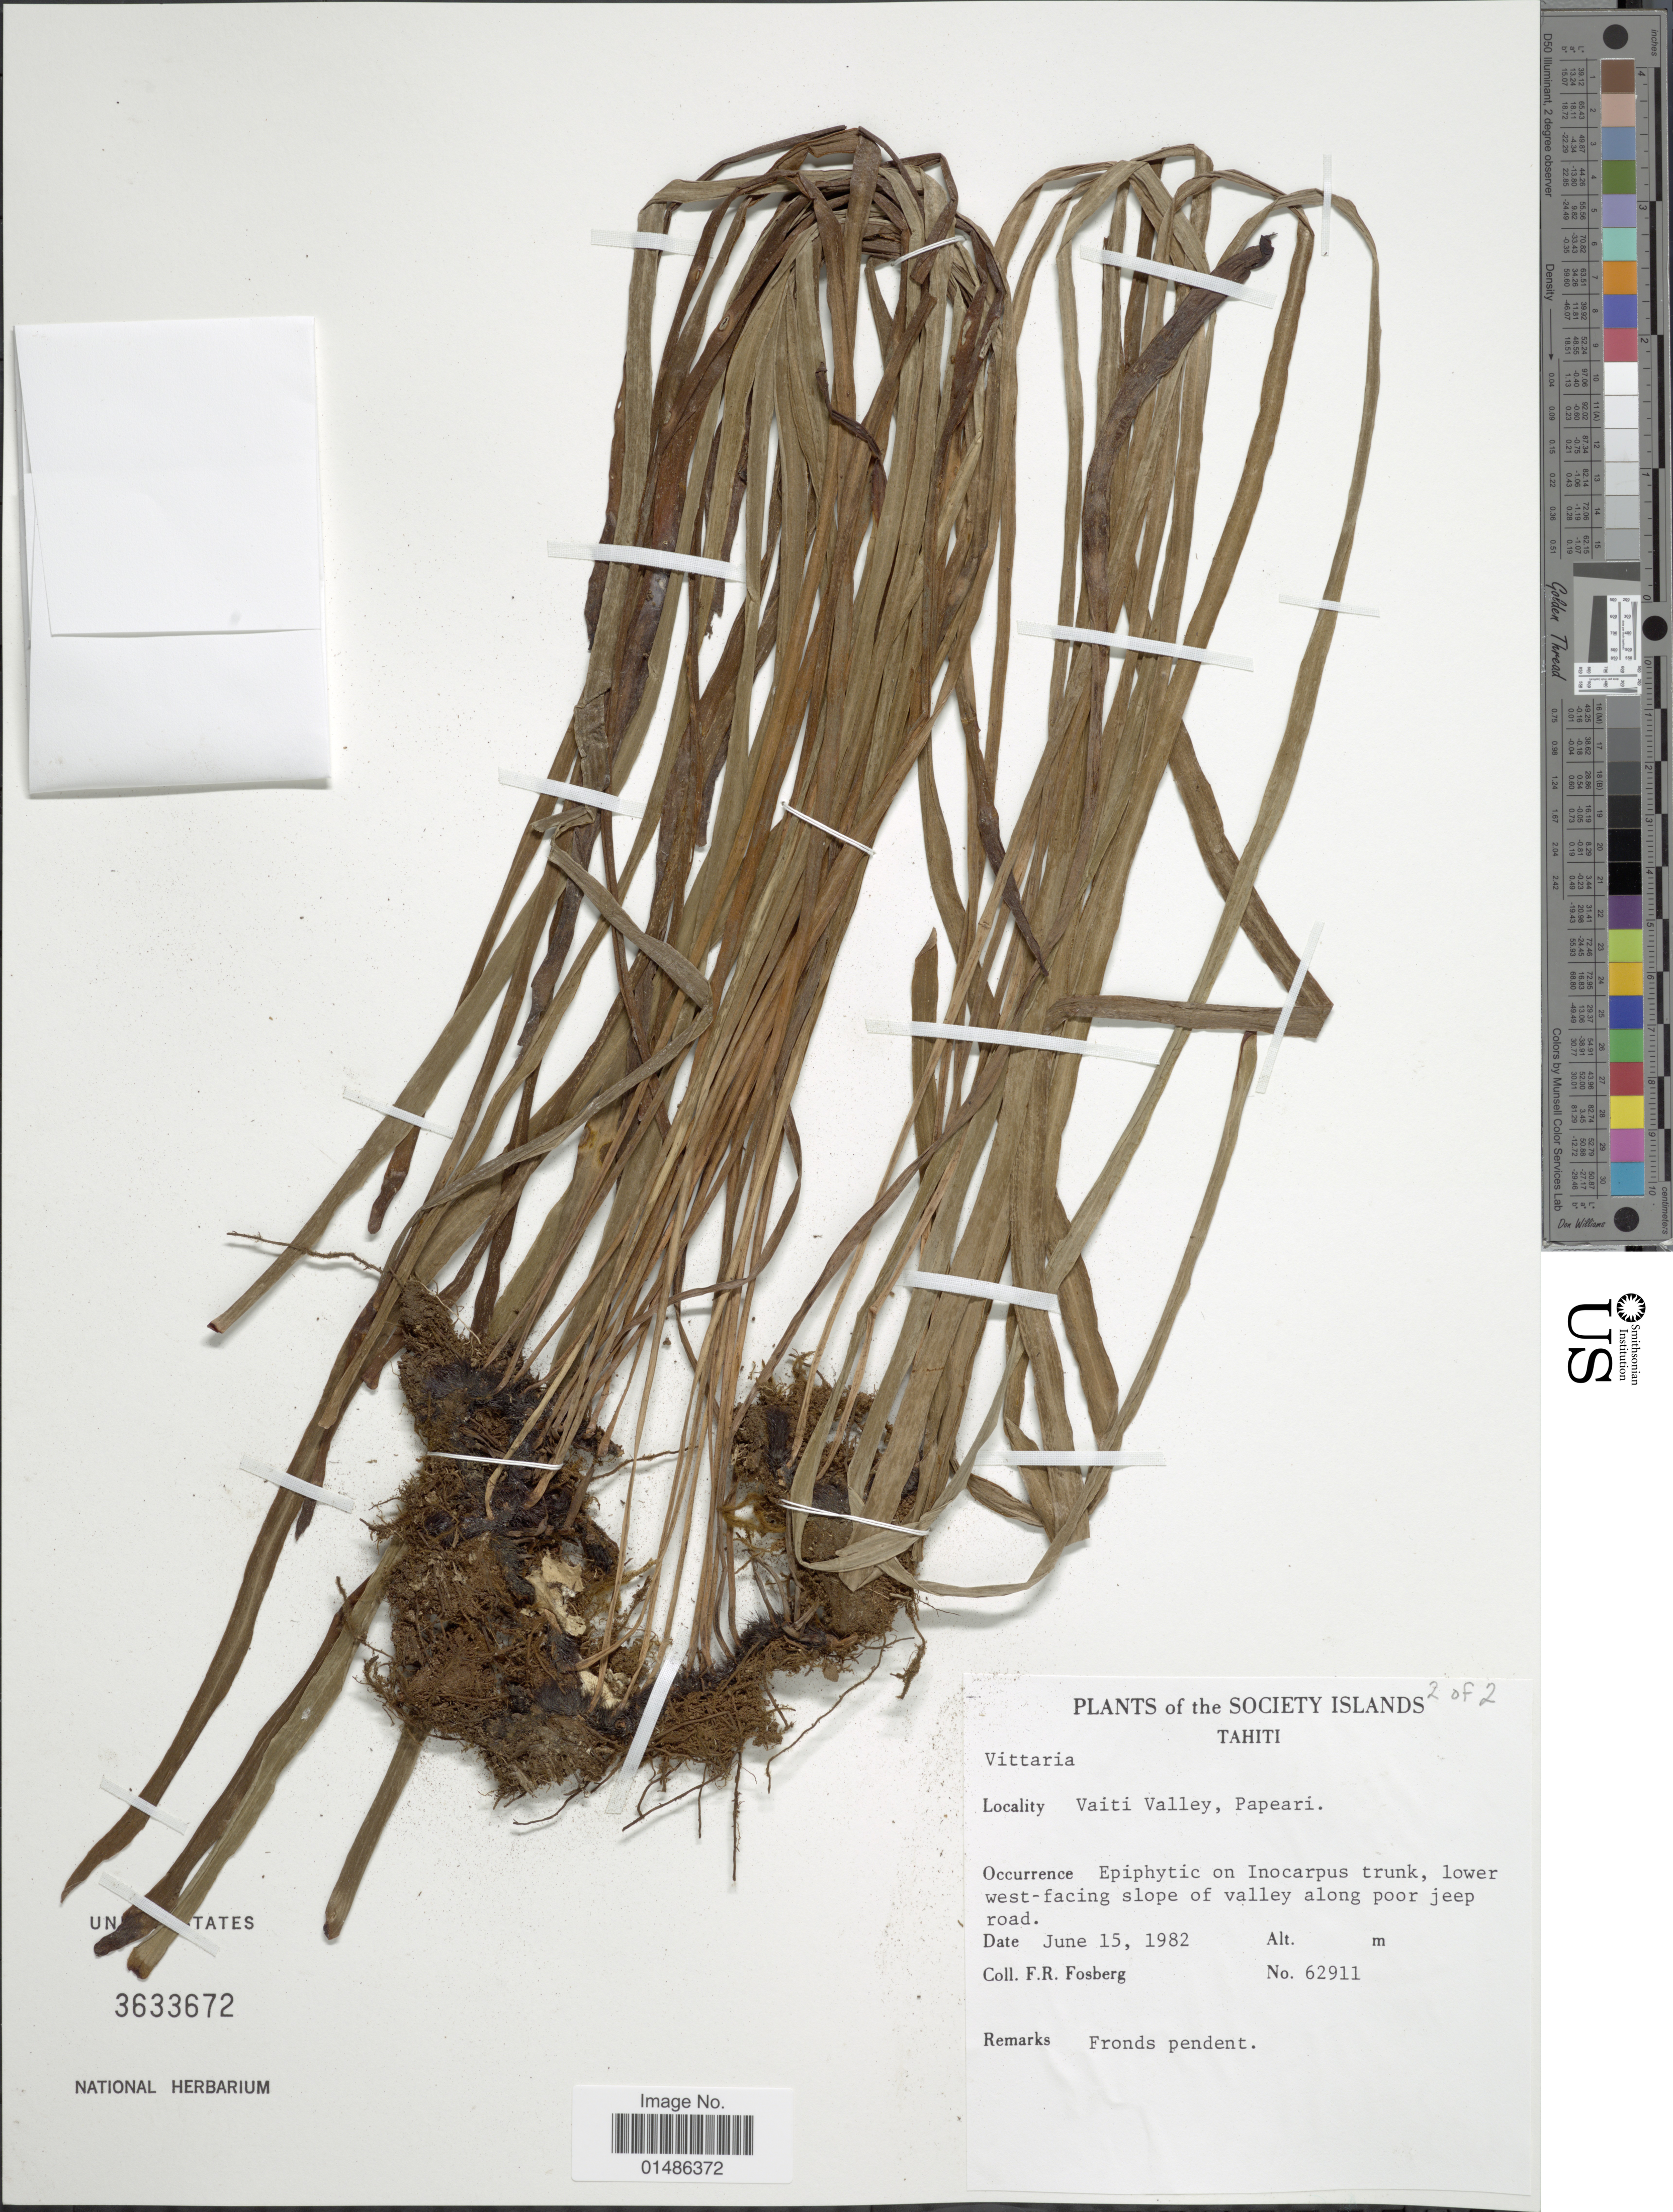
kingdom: Plantae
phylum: Tracheophyta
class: Polypodiopsida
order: Polypodiales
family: Pteridaceae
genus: Haplopteris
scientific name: Haplopteris elongata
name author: (Sw.) Crane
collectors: F. R. Fosberg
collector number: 62911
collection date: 1982-06-15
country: French Polynesia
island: Tahiti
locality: Society Islands. Tahiti. Vaiti Valley, Papeari.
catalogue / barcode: US 3633672